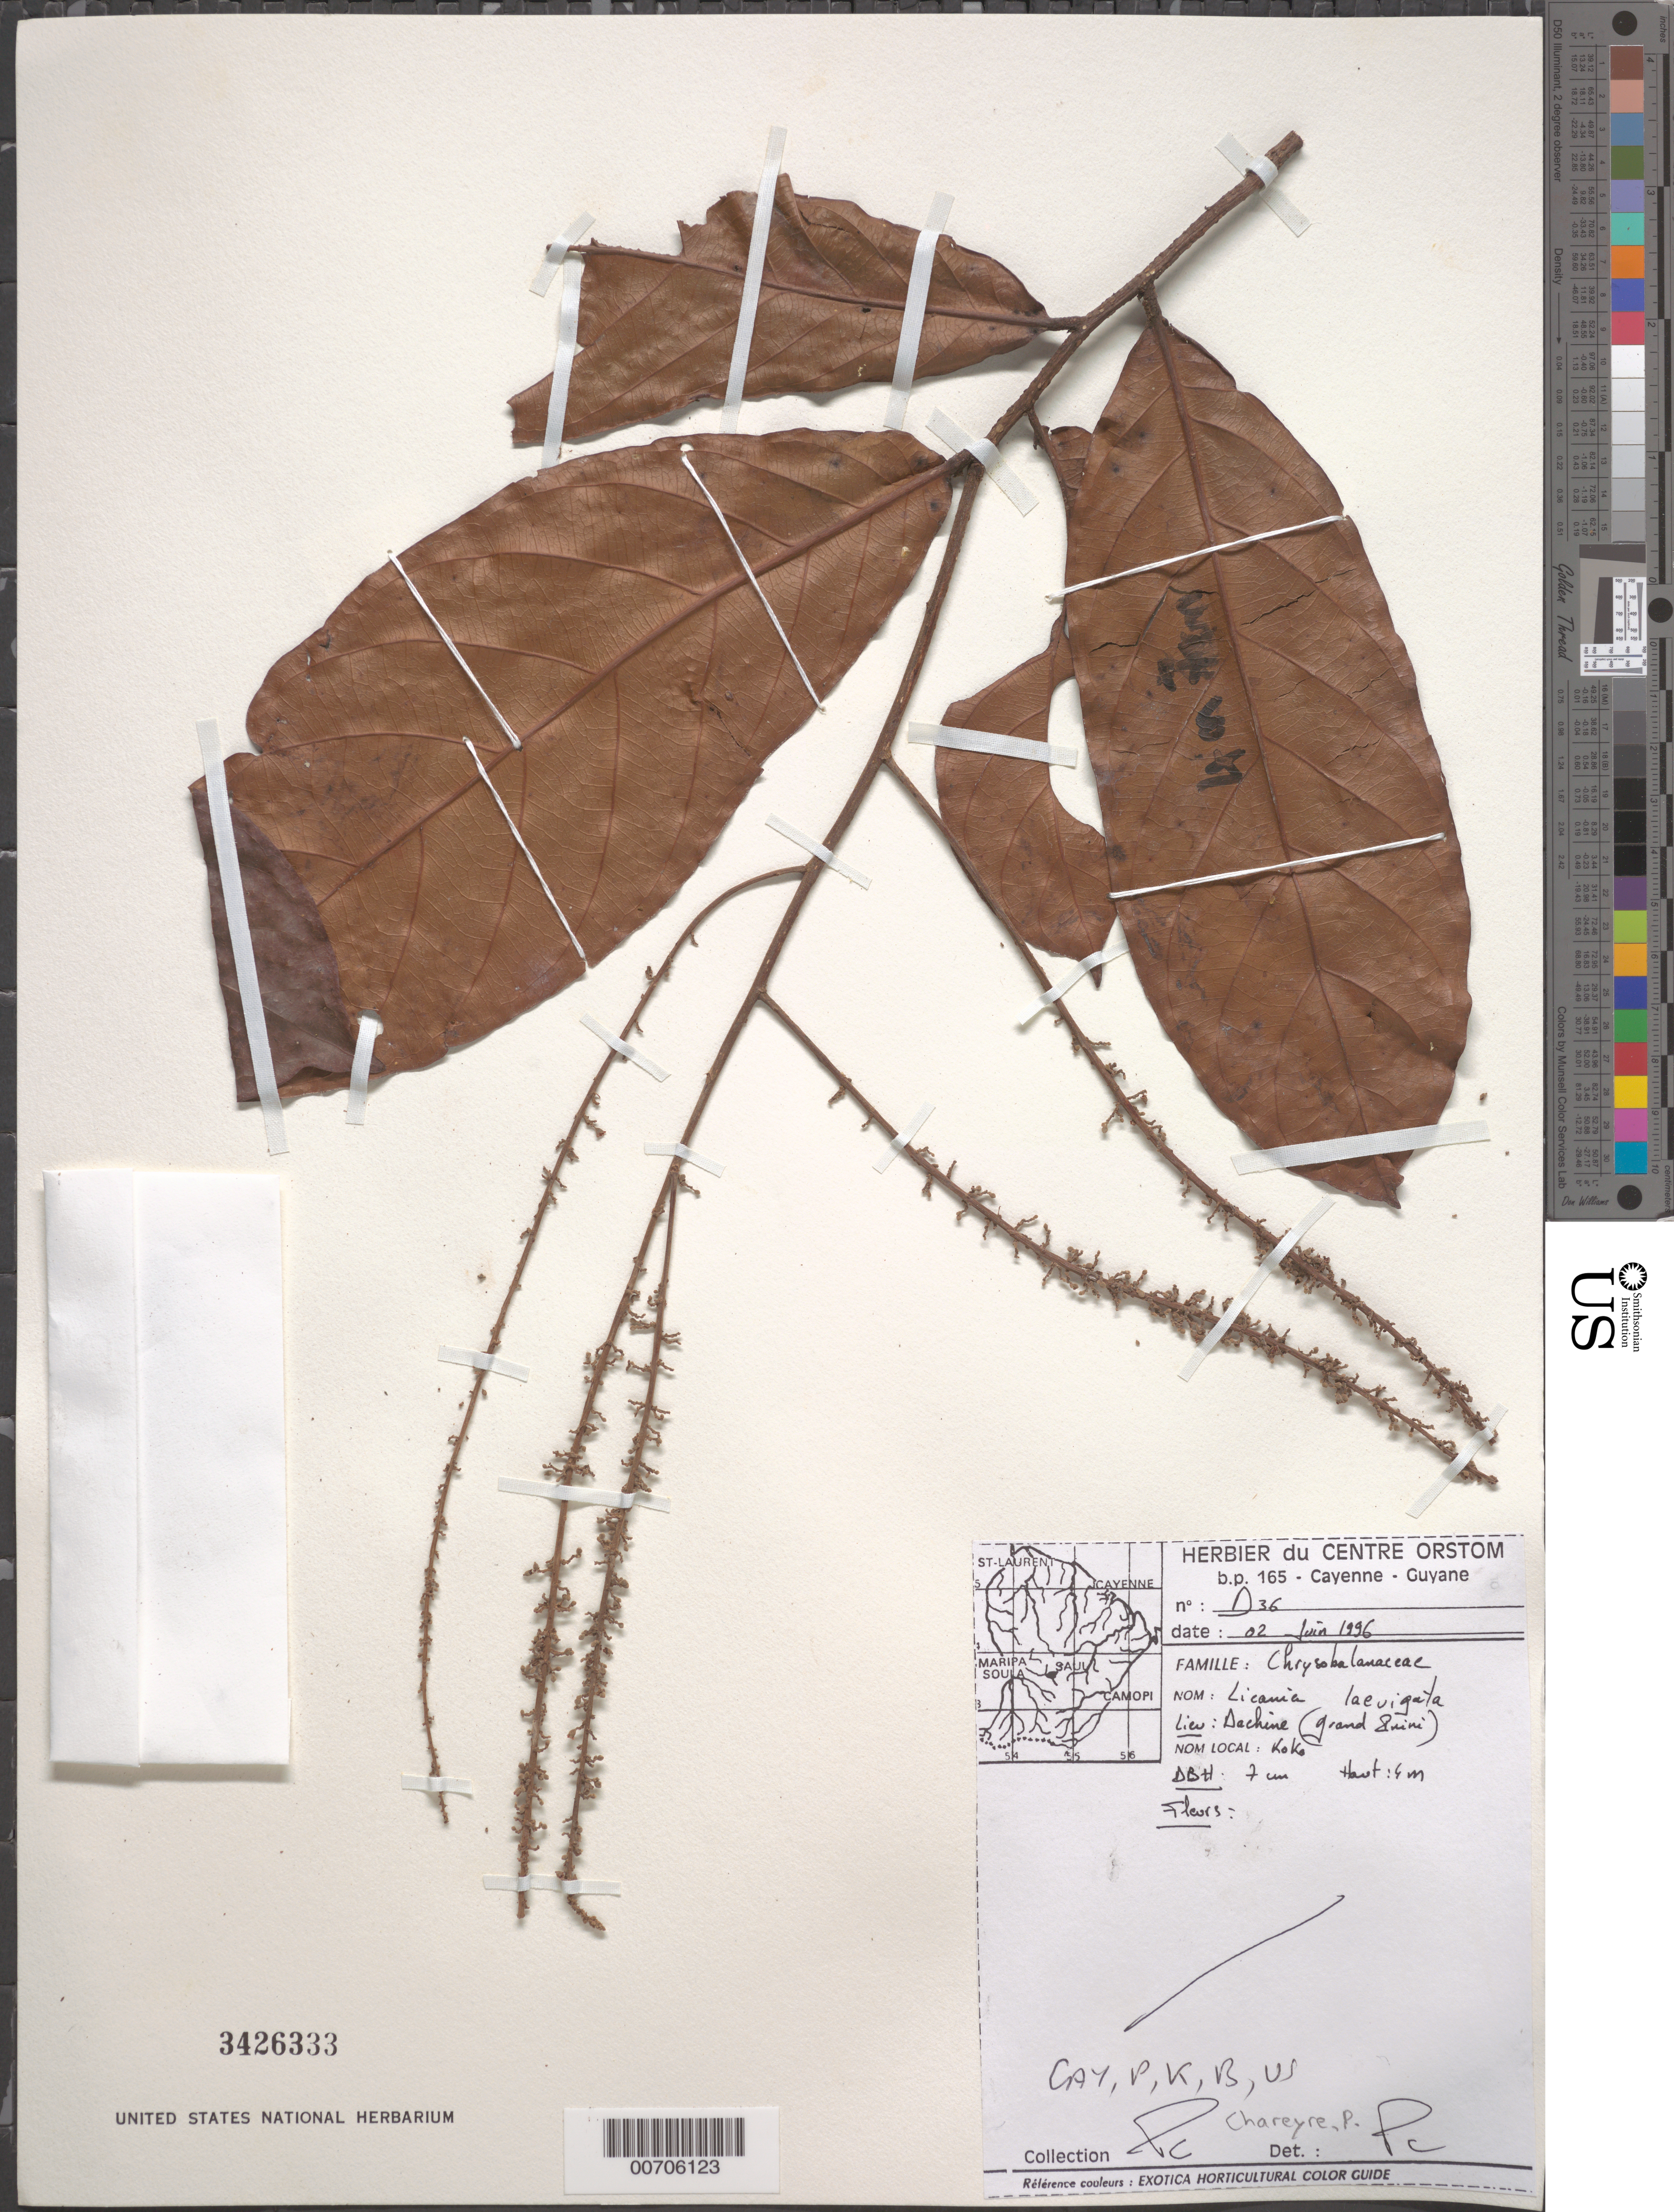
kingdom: Plantae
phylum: Tracheophyta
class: Magnoliopsida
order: Malpighiales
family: Chrysobalanaceae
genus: Hymenopus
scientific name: Hymenopus laevigatus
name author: (Prance) Sothers & Prance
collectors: P. Chareyre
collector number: D 36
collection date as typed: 2-Jun-96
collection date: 1996-06-02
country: French Guiana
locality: Dachine (Grand Inini)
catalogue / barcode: US 3426333